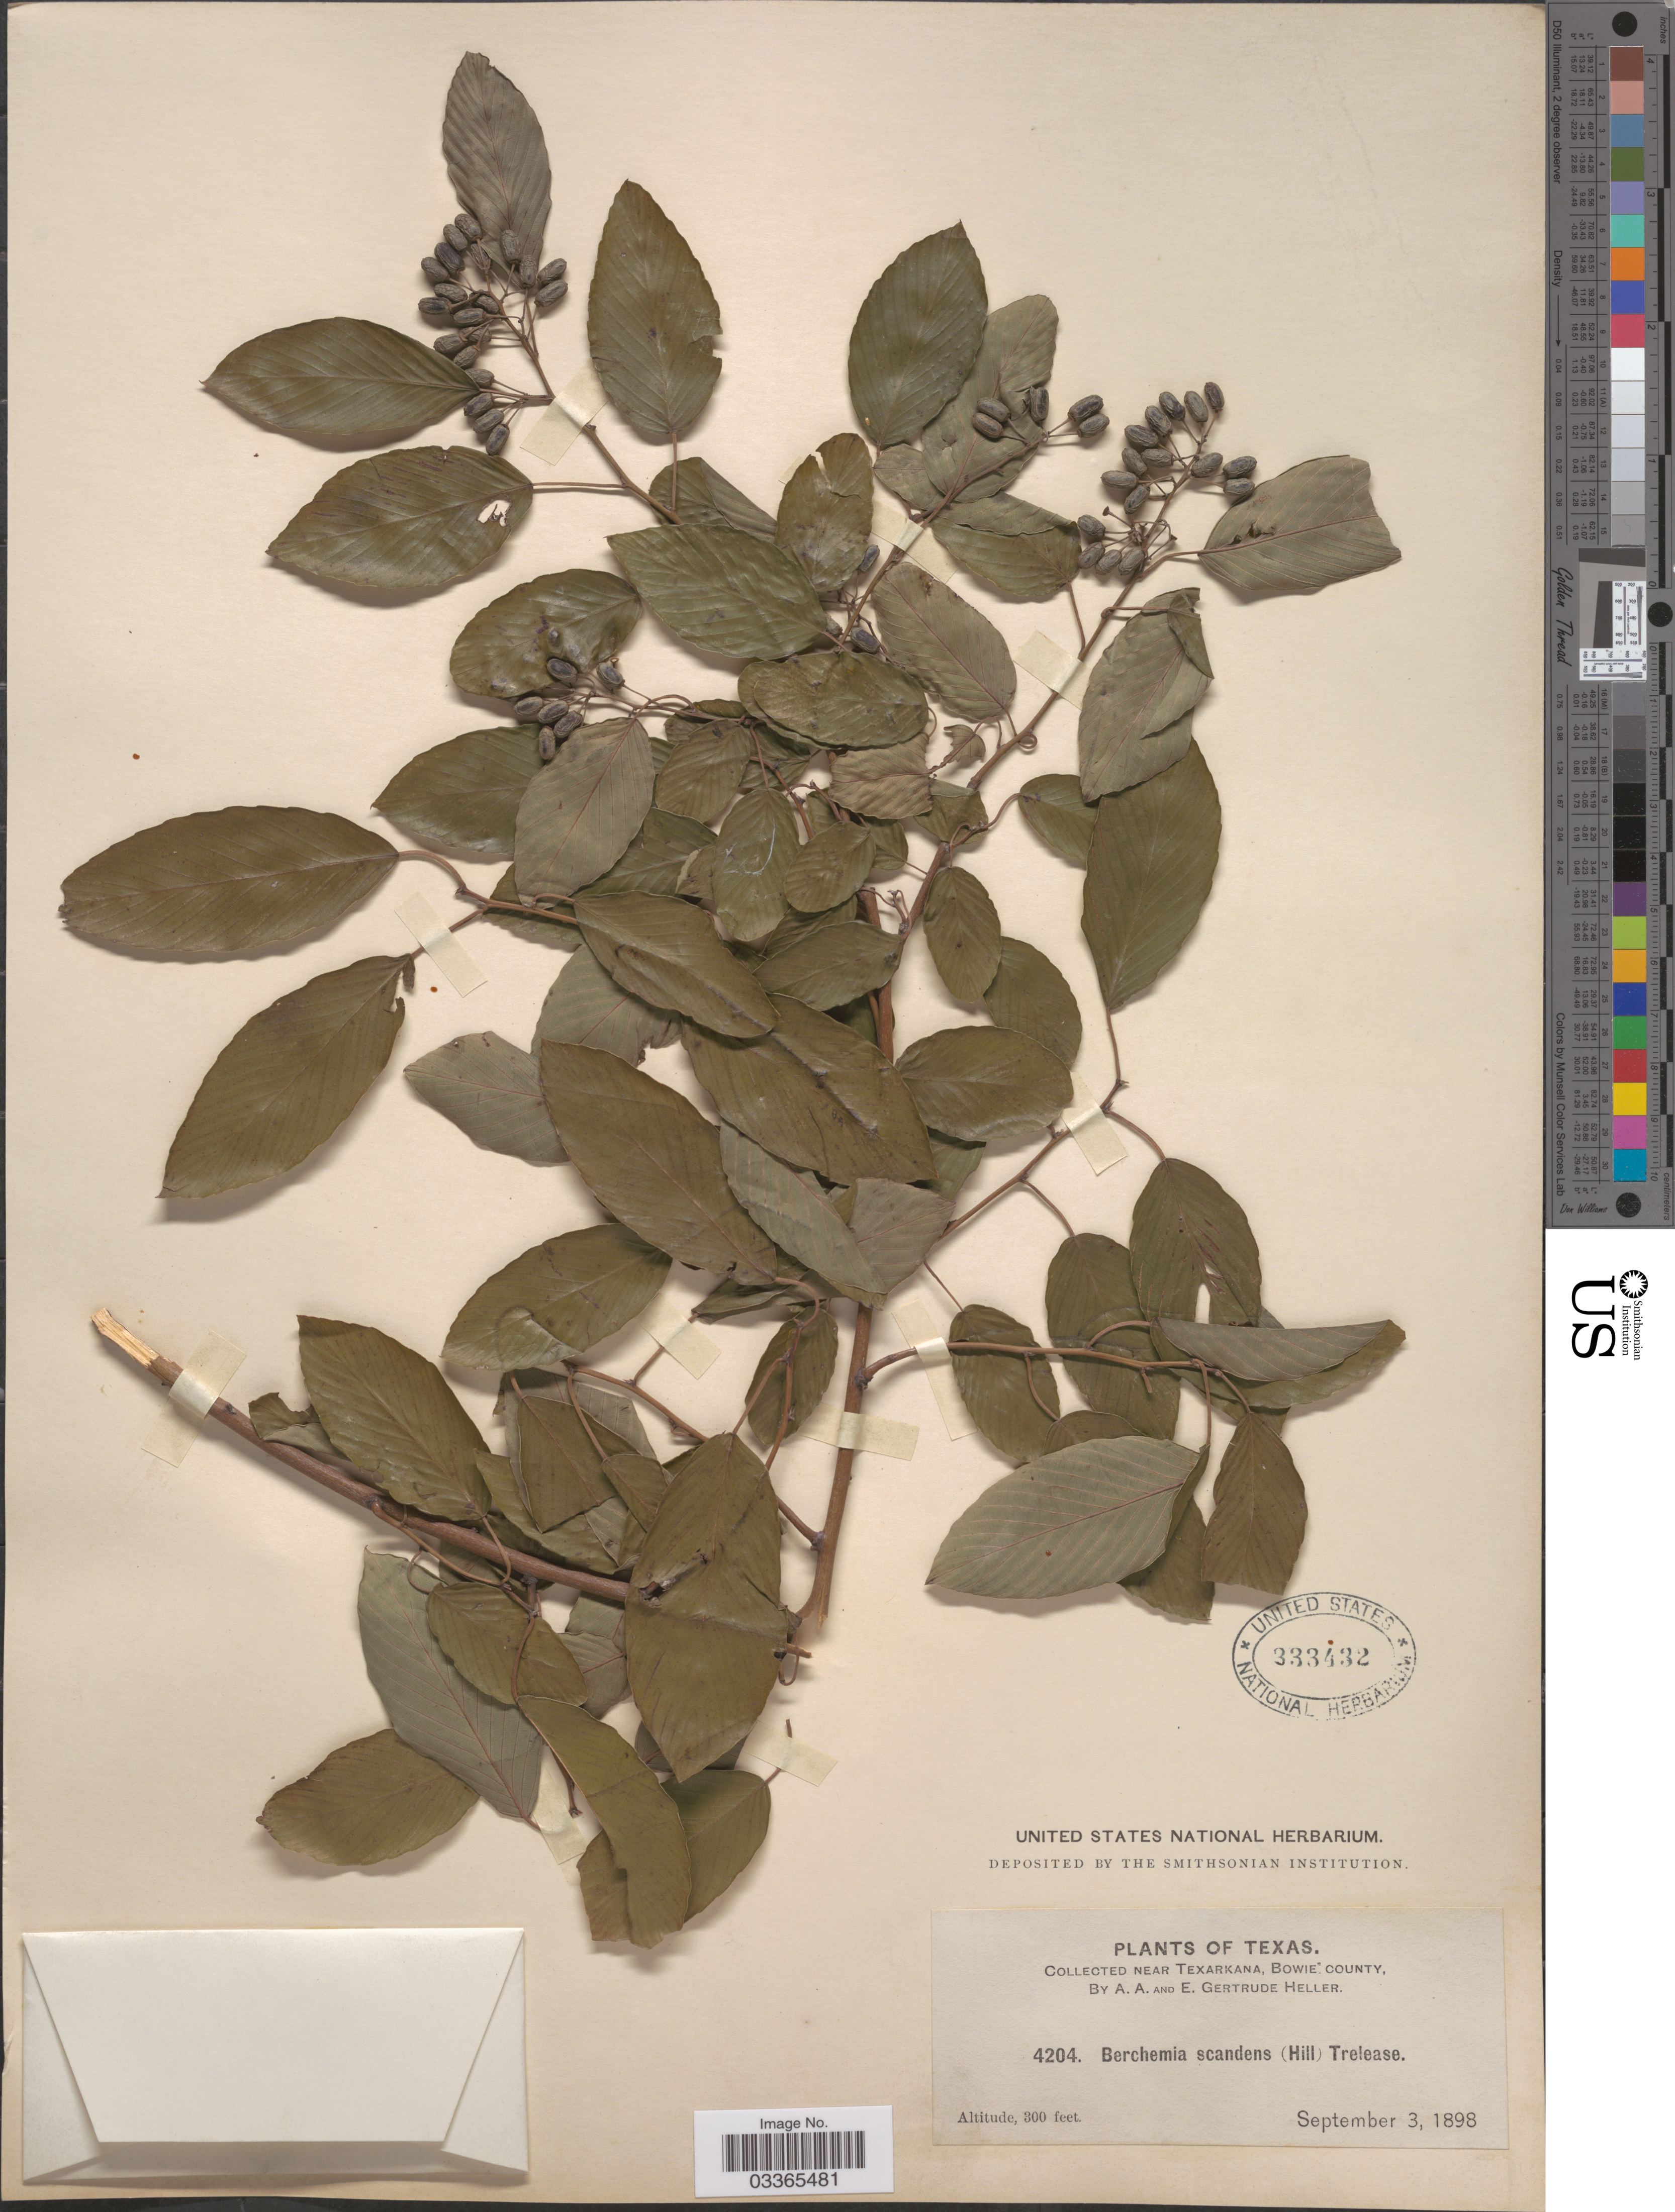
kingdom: Plantae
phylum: Tracheophyta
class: Magnoliopsida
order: Rosales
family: Rhamnaceae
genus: Berchemia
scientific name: Berchemia scandens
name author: (Hill) K. Koch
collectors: A. A. Heller & E. Gertrude Heller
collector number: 4204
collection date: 1898-09-03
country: United States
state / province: Texas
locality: Near Texarkana, Bowie County.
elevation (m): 91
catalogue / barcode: US 333432